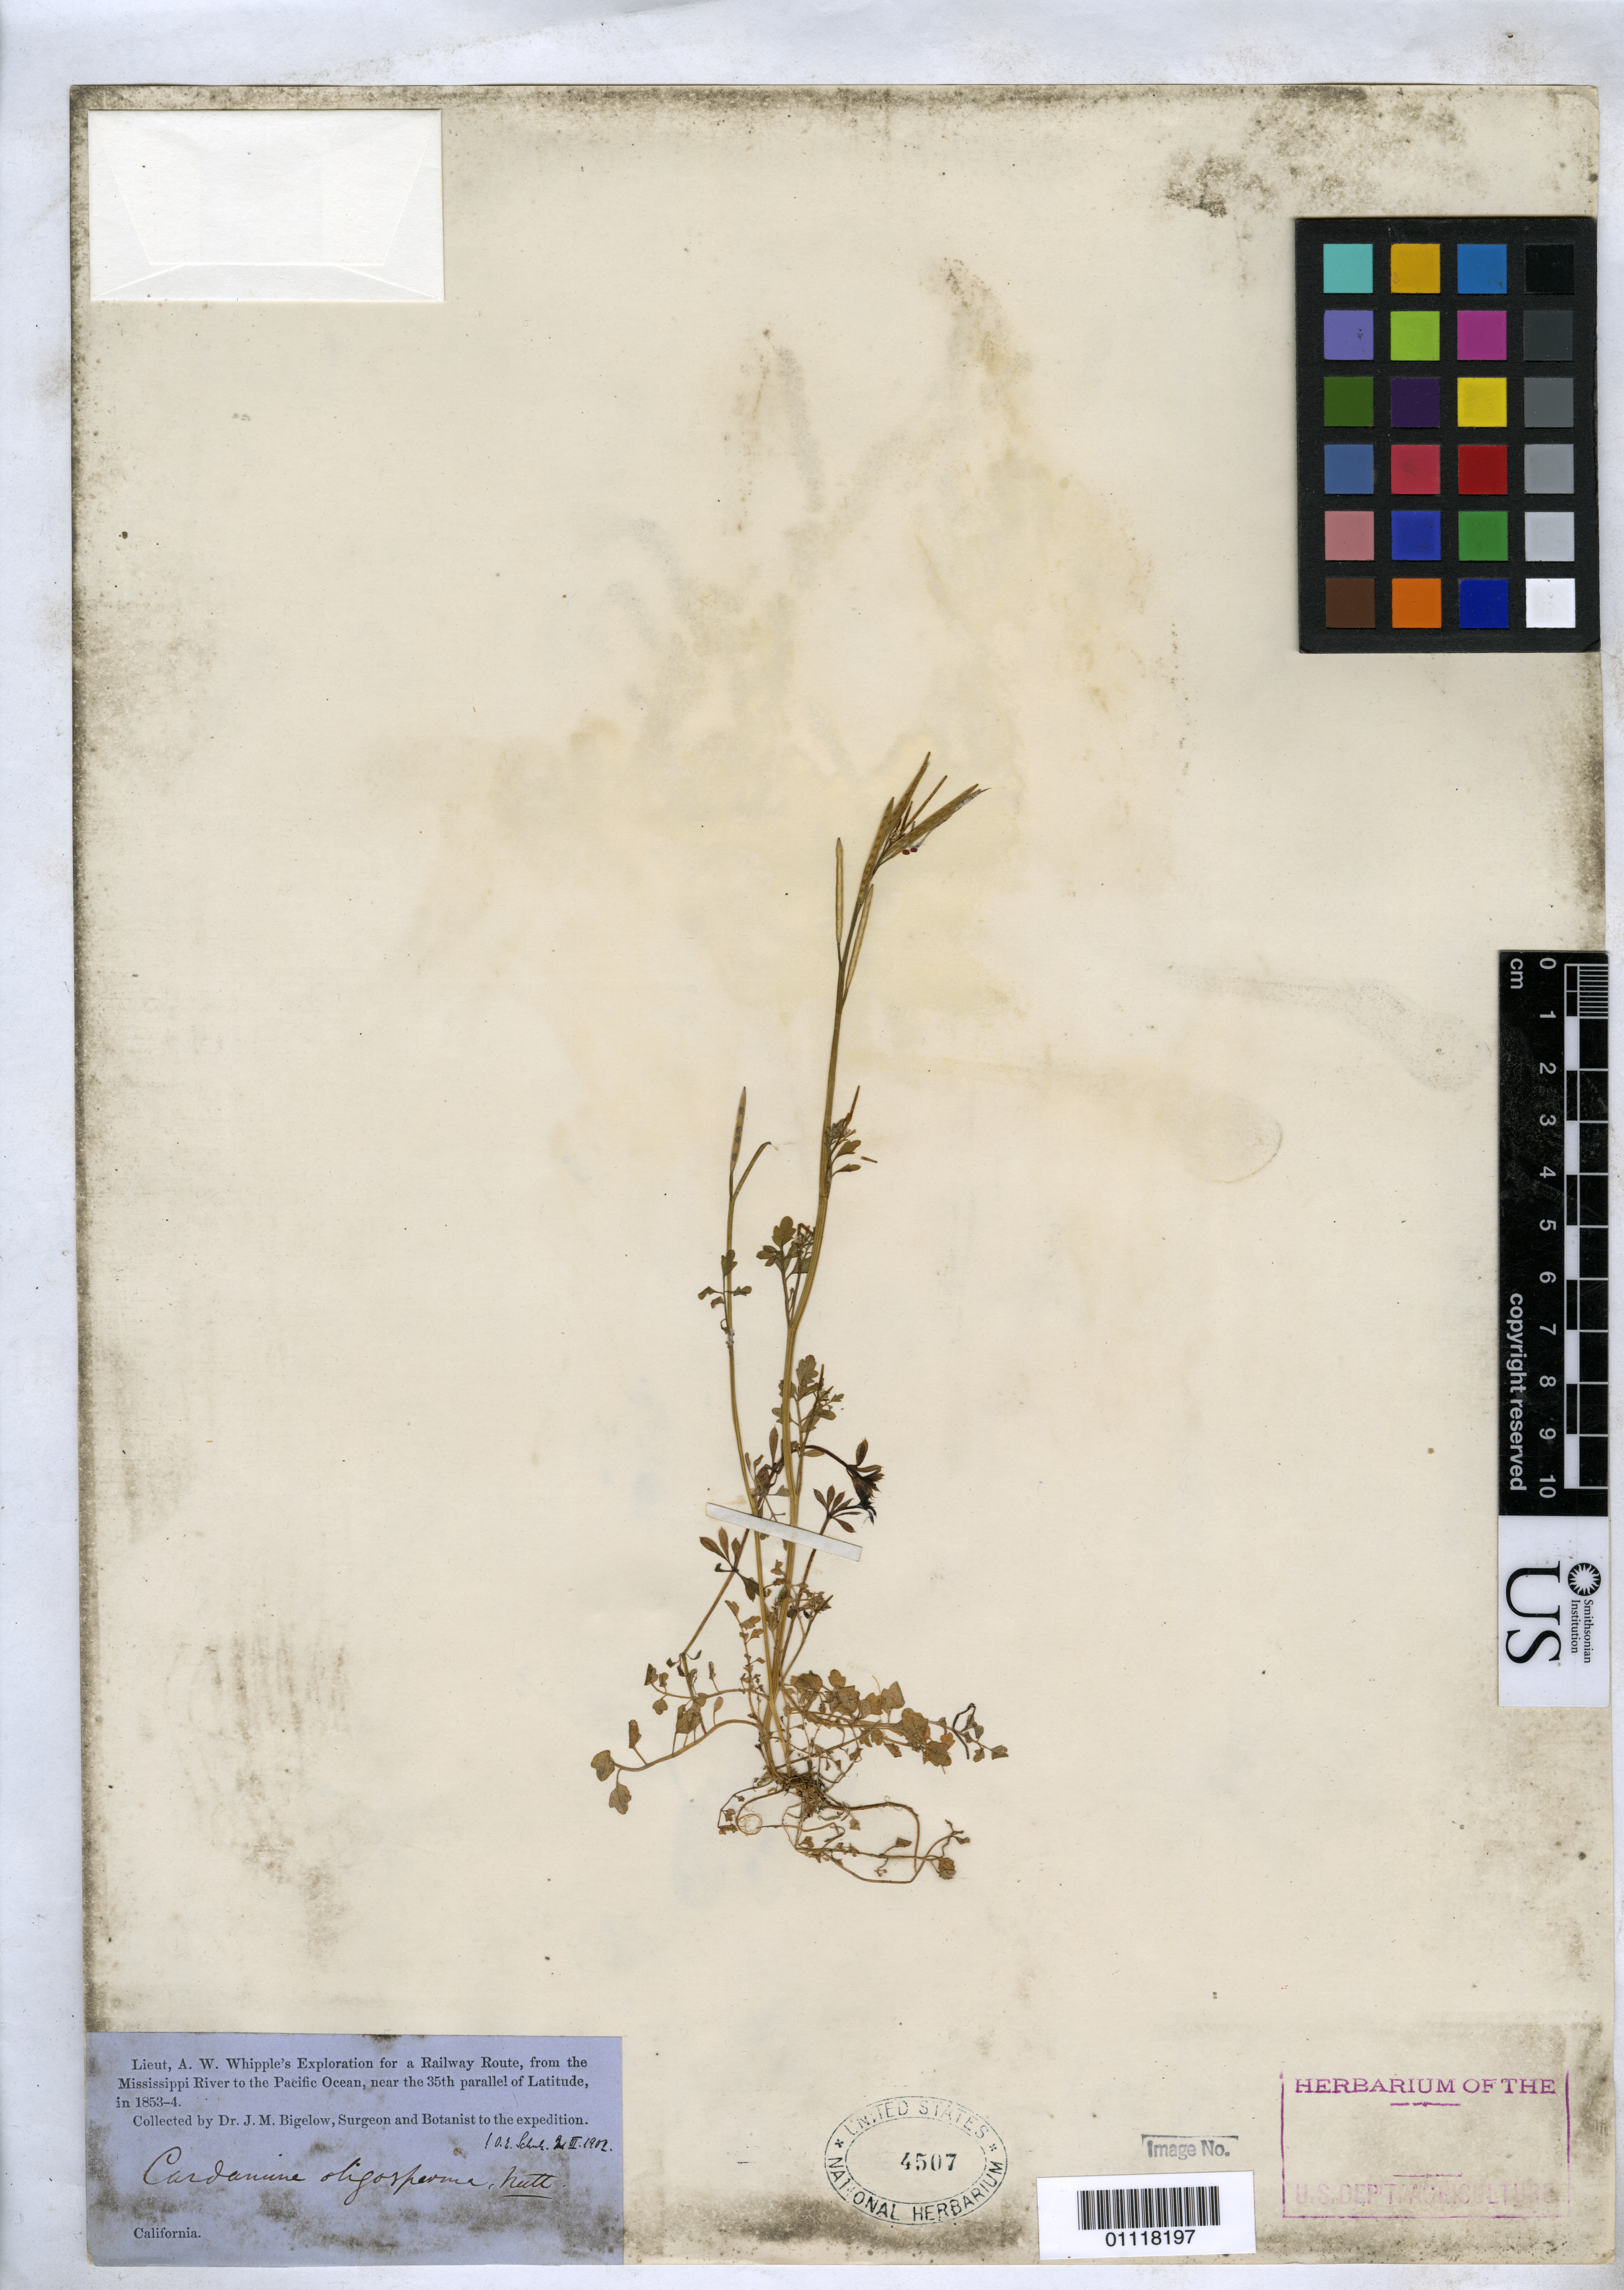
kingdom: Plantae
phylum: Tracheophyta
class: Magnoliopsida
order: Brassicales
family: Brassicaceae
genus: Cardamine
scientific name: Cardamine oligosperma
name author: Nutt.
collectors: J. M. Bigelow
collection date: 1853/1854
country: United States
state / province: California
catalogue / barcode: US 4507